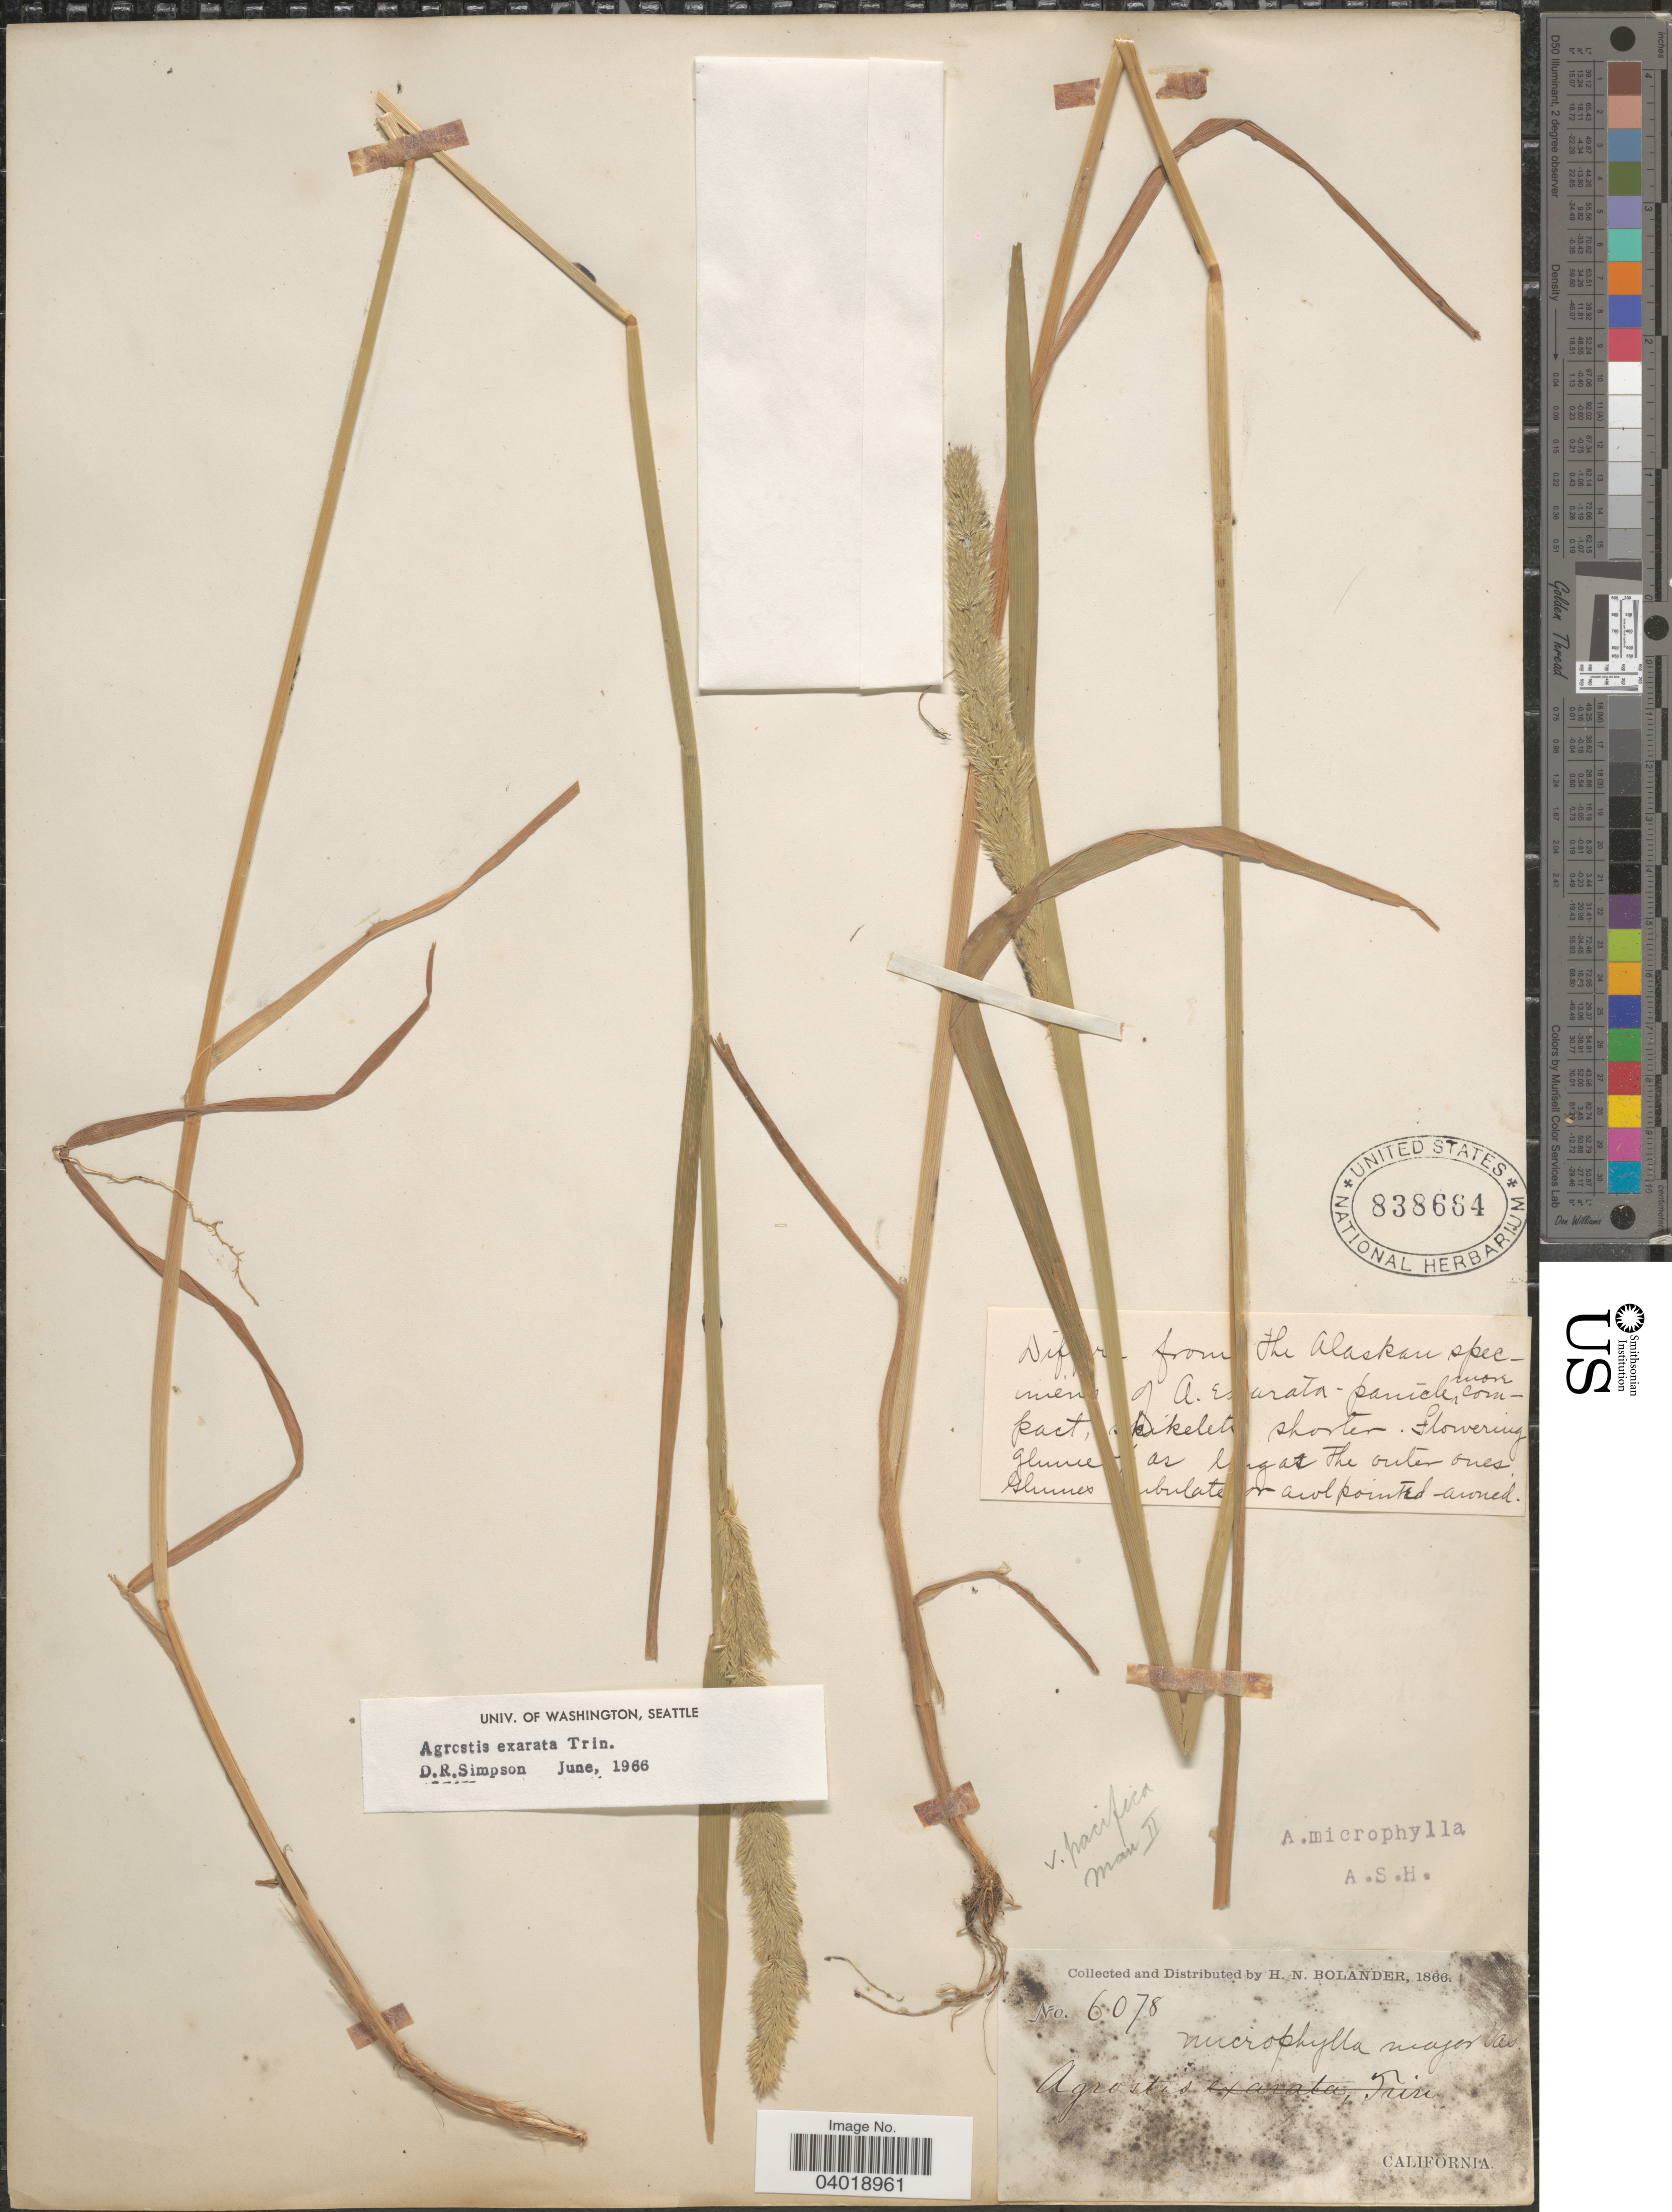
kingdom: Plantae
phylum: Tracheophyta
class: Liliopsida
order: Poales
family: Poaceae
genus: Agrostis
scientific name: Agrostis exarata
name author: Trin.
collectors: H. Bolander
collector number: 6078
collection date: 1866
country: United States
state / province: California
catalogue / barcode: US 838664